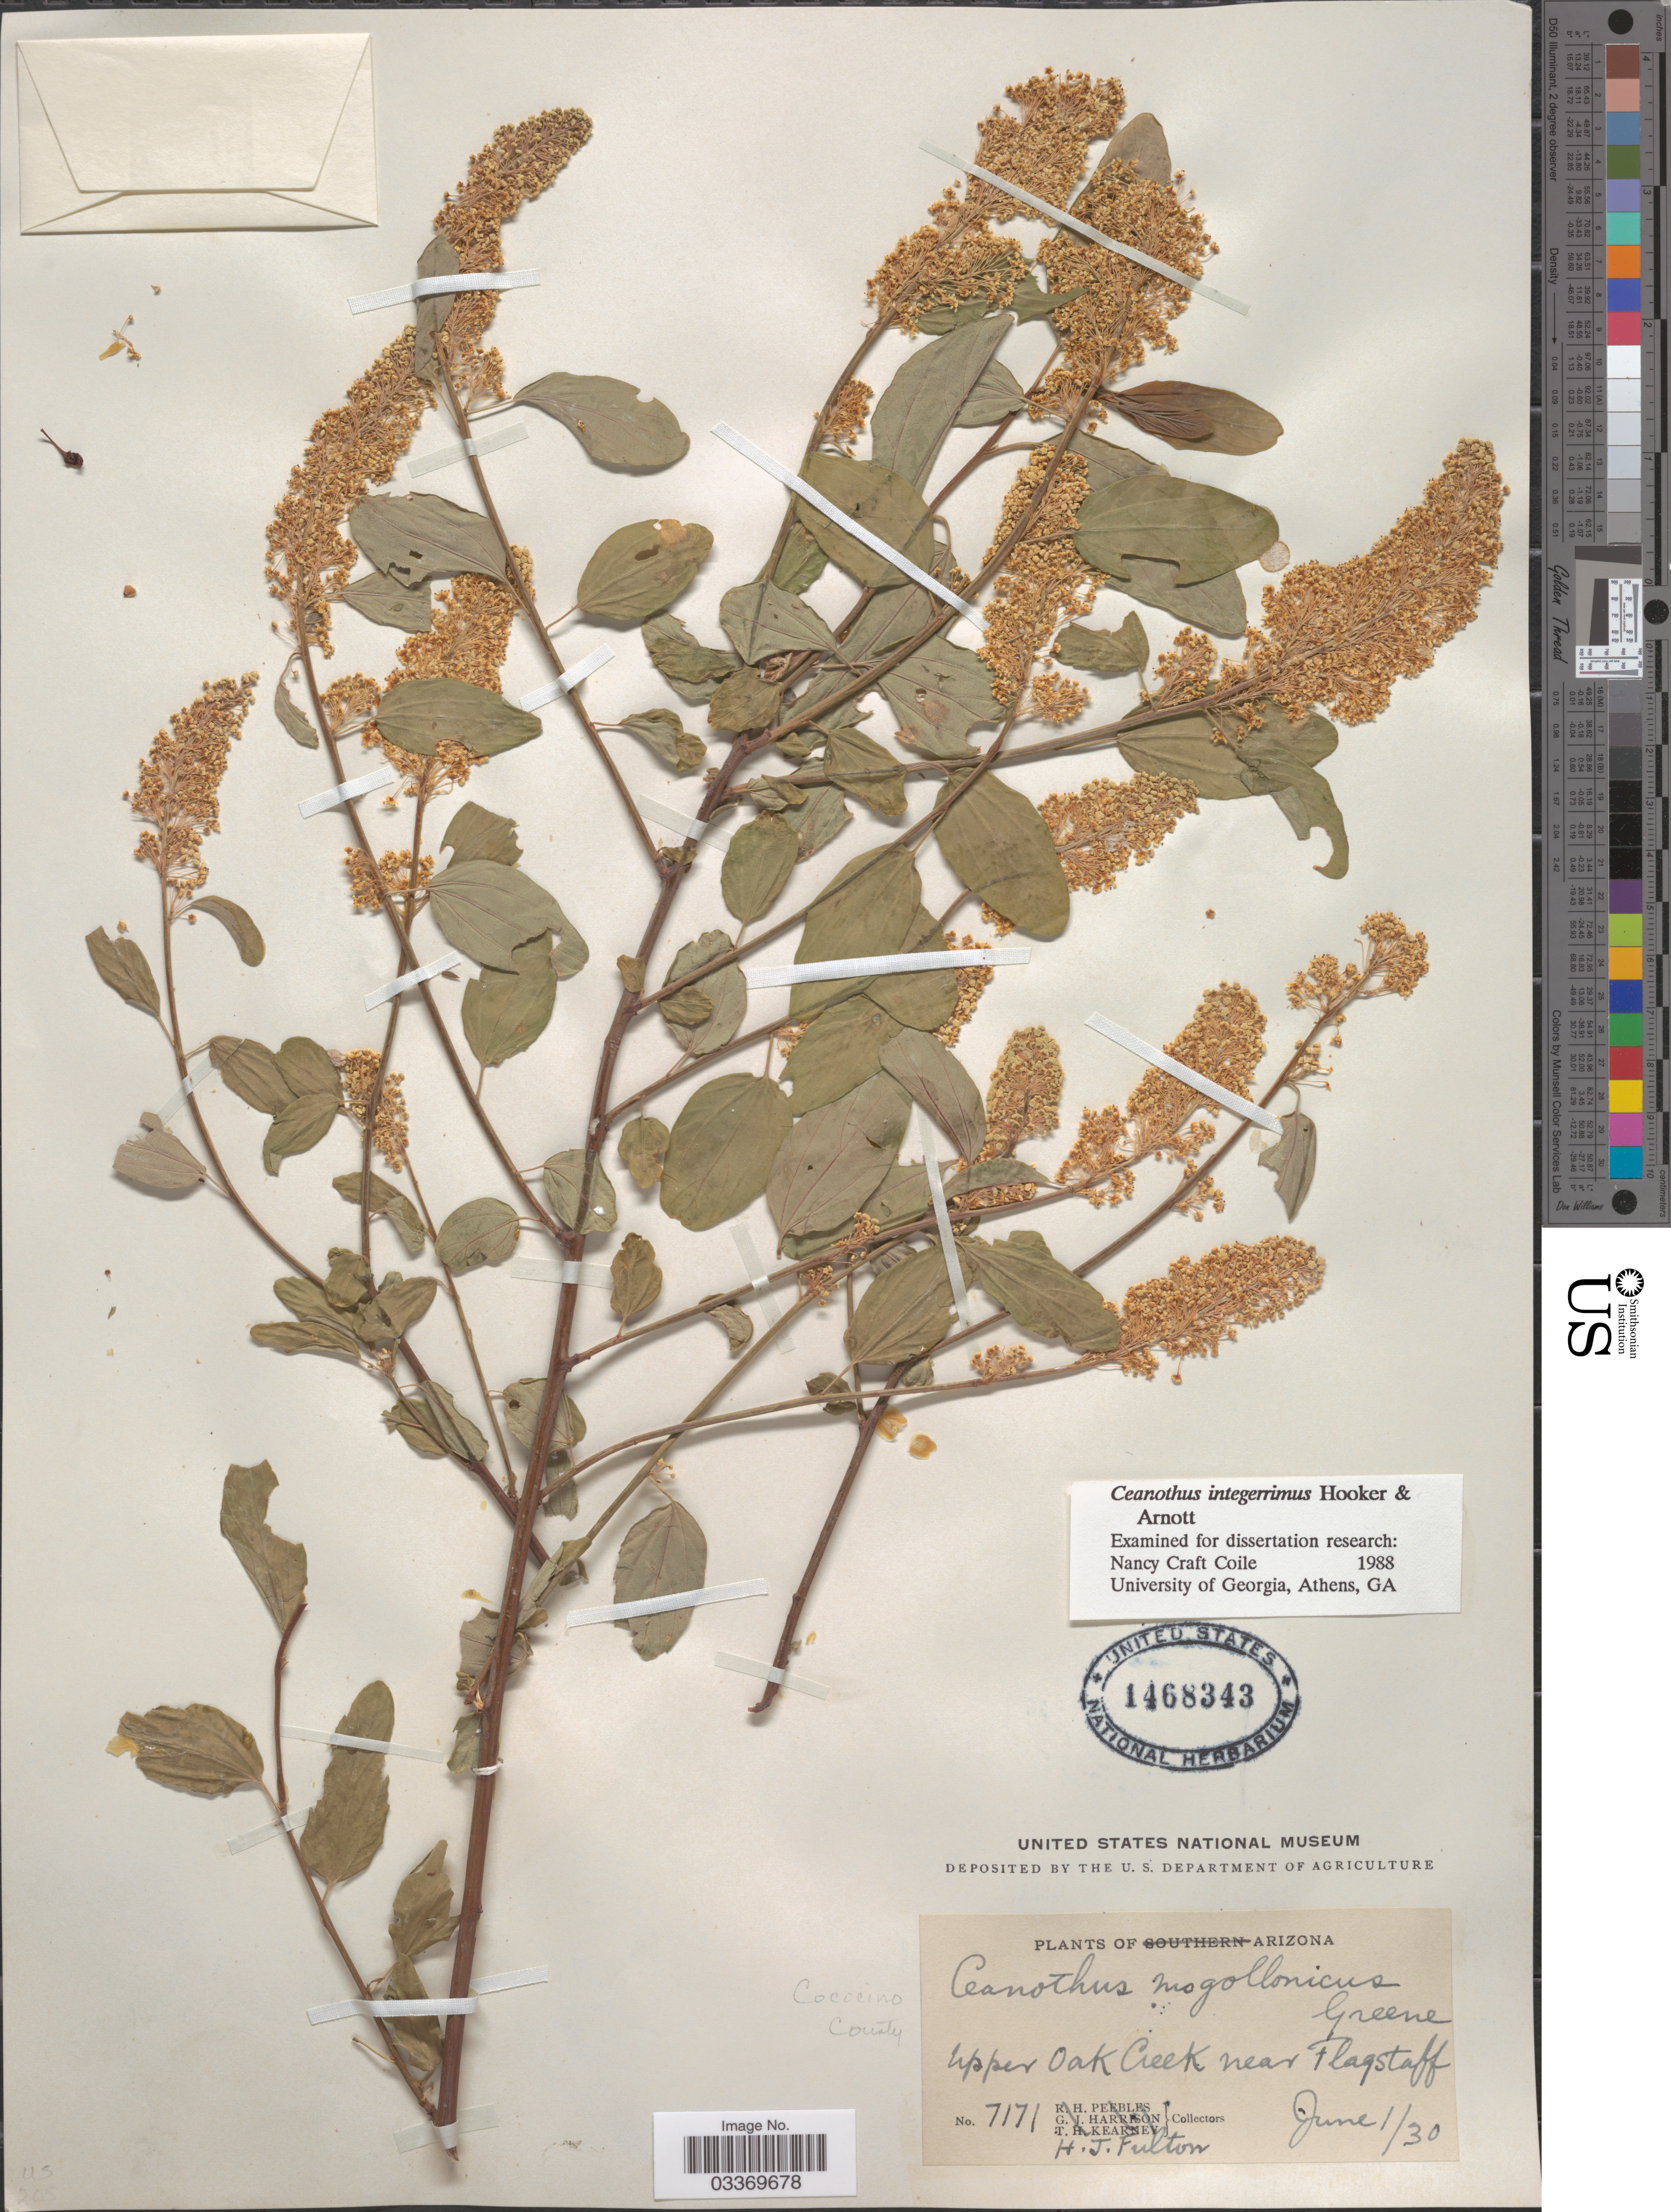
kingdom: Plantae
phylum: Tracheophyta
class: Magnoliopsida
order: Rosales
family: Rhamnaceae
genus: Ceanothus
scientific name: Ceanothus integerrimus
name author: Hook. & Arn.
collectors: H. Fulton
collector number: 7171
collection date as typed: Transcribed d/m/y: 1/6/30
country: United States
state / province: Arizona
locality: Upper Oak Creek near Flagstaff. Coconino County.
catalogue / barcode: US 1468343